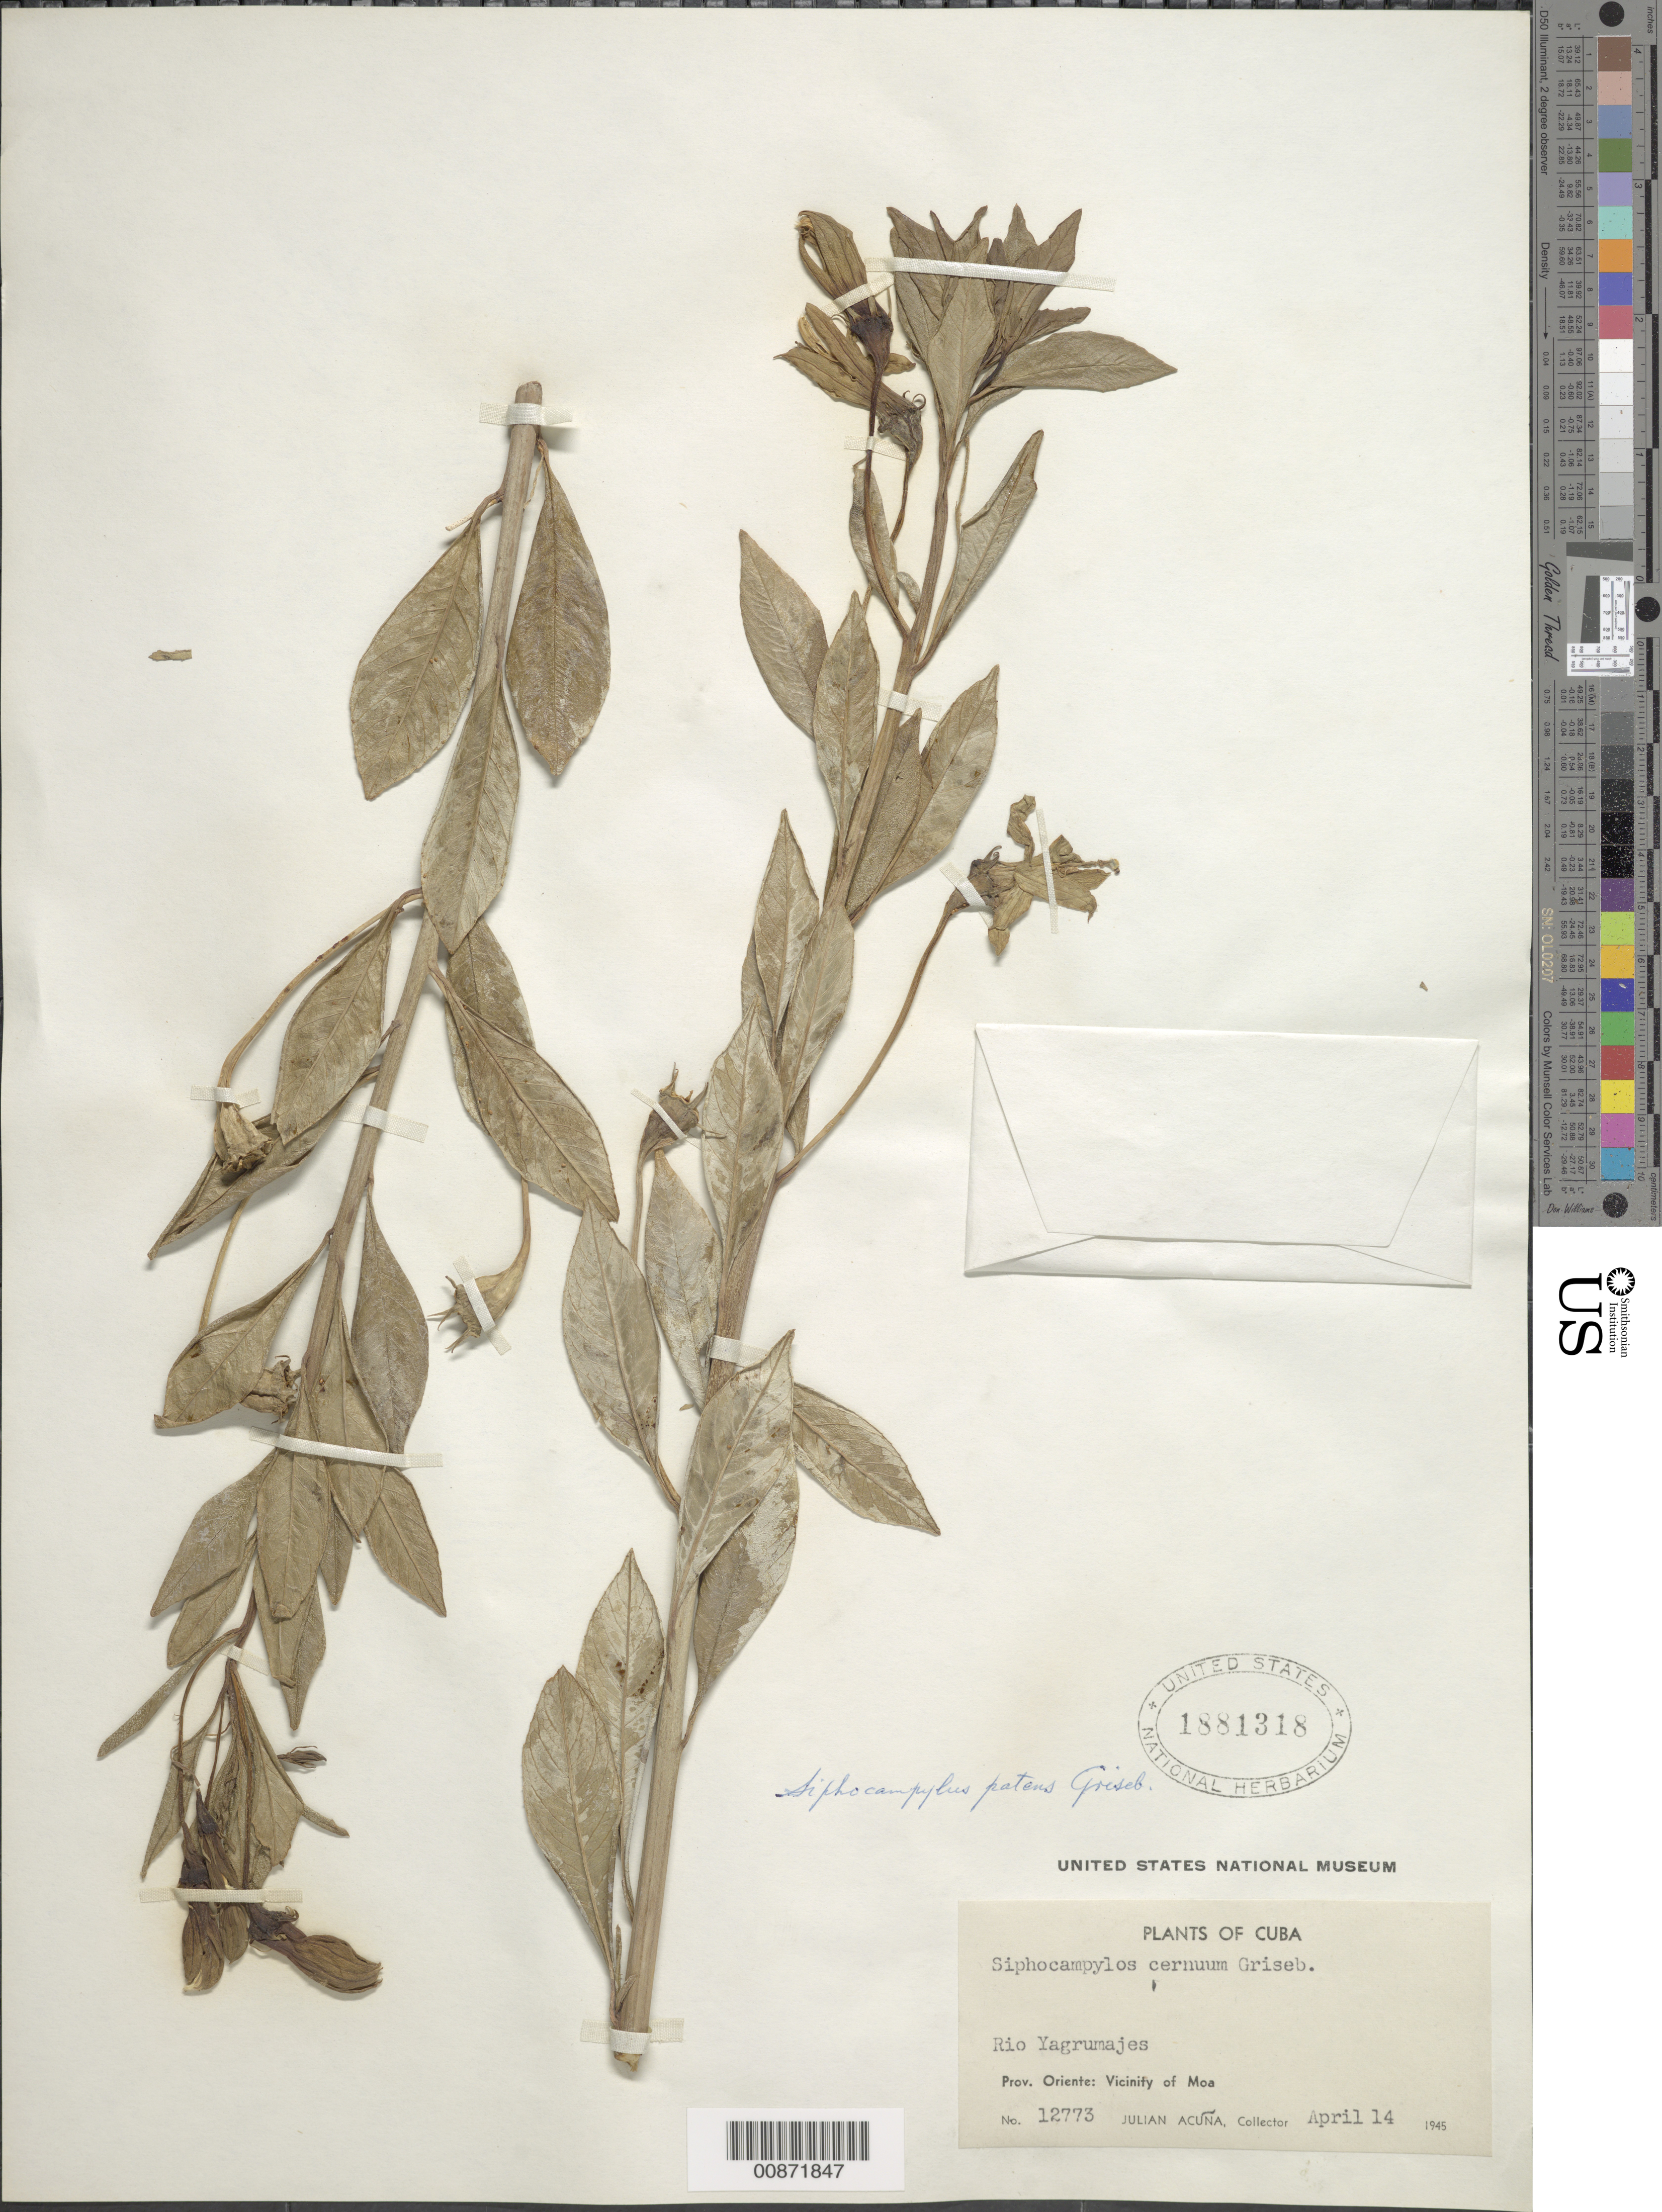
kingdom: Plantae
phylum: Tracheophyta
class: Magnoliopsida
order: Asterales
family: Campanulaceae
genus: Siphocampylus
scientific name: Siphocampylus patens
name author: Griseb.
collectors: J. Acuña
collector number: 12773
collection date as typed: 14 Apr 1945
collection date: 1945-04-14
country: Cuba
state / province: Oriente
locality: Rio Yagrumajes, vicinity of Moa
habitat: Near river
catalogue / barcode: US 1881318